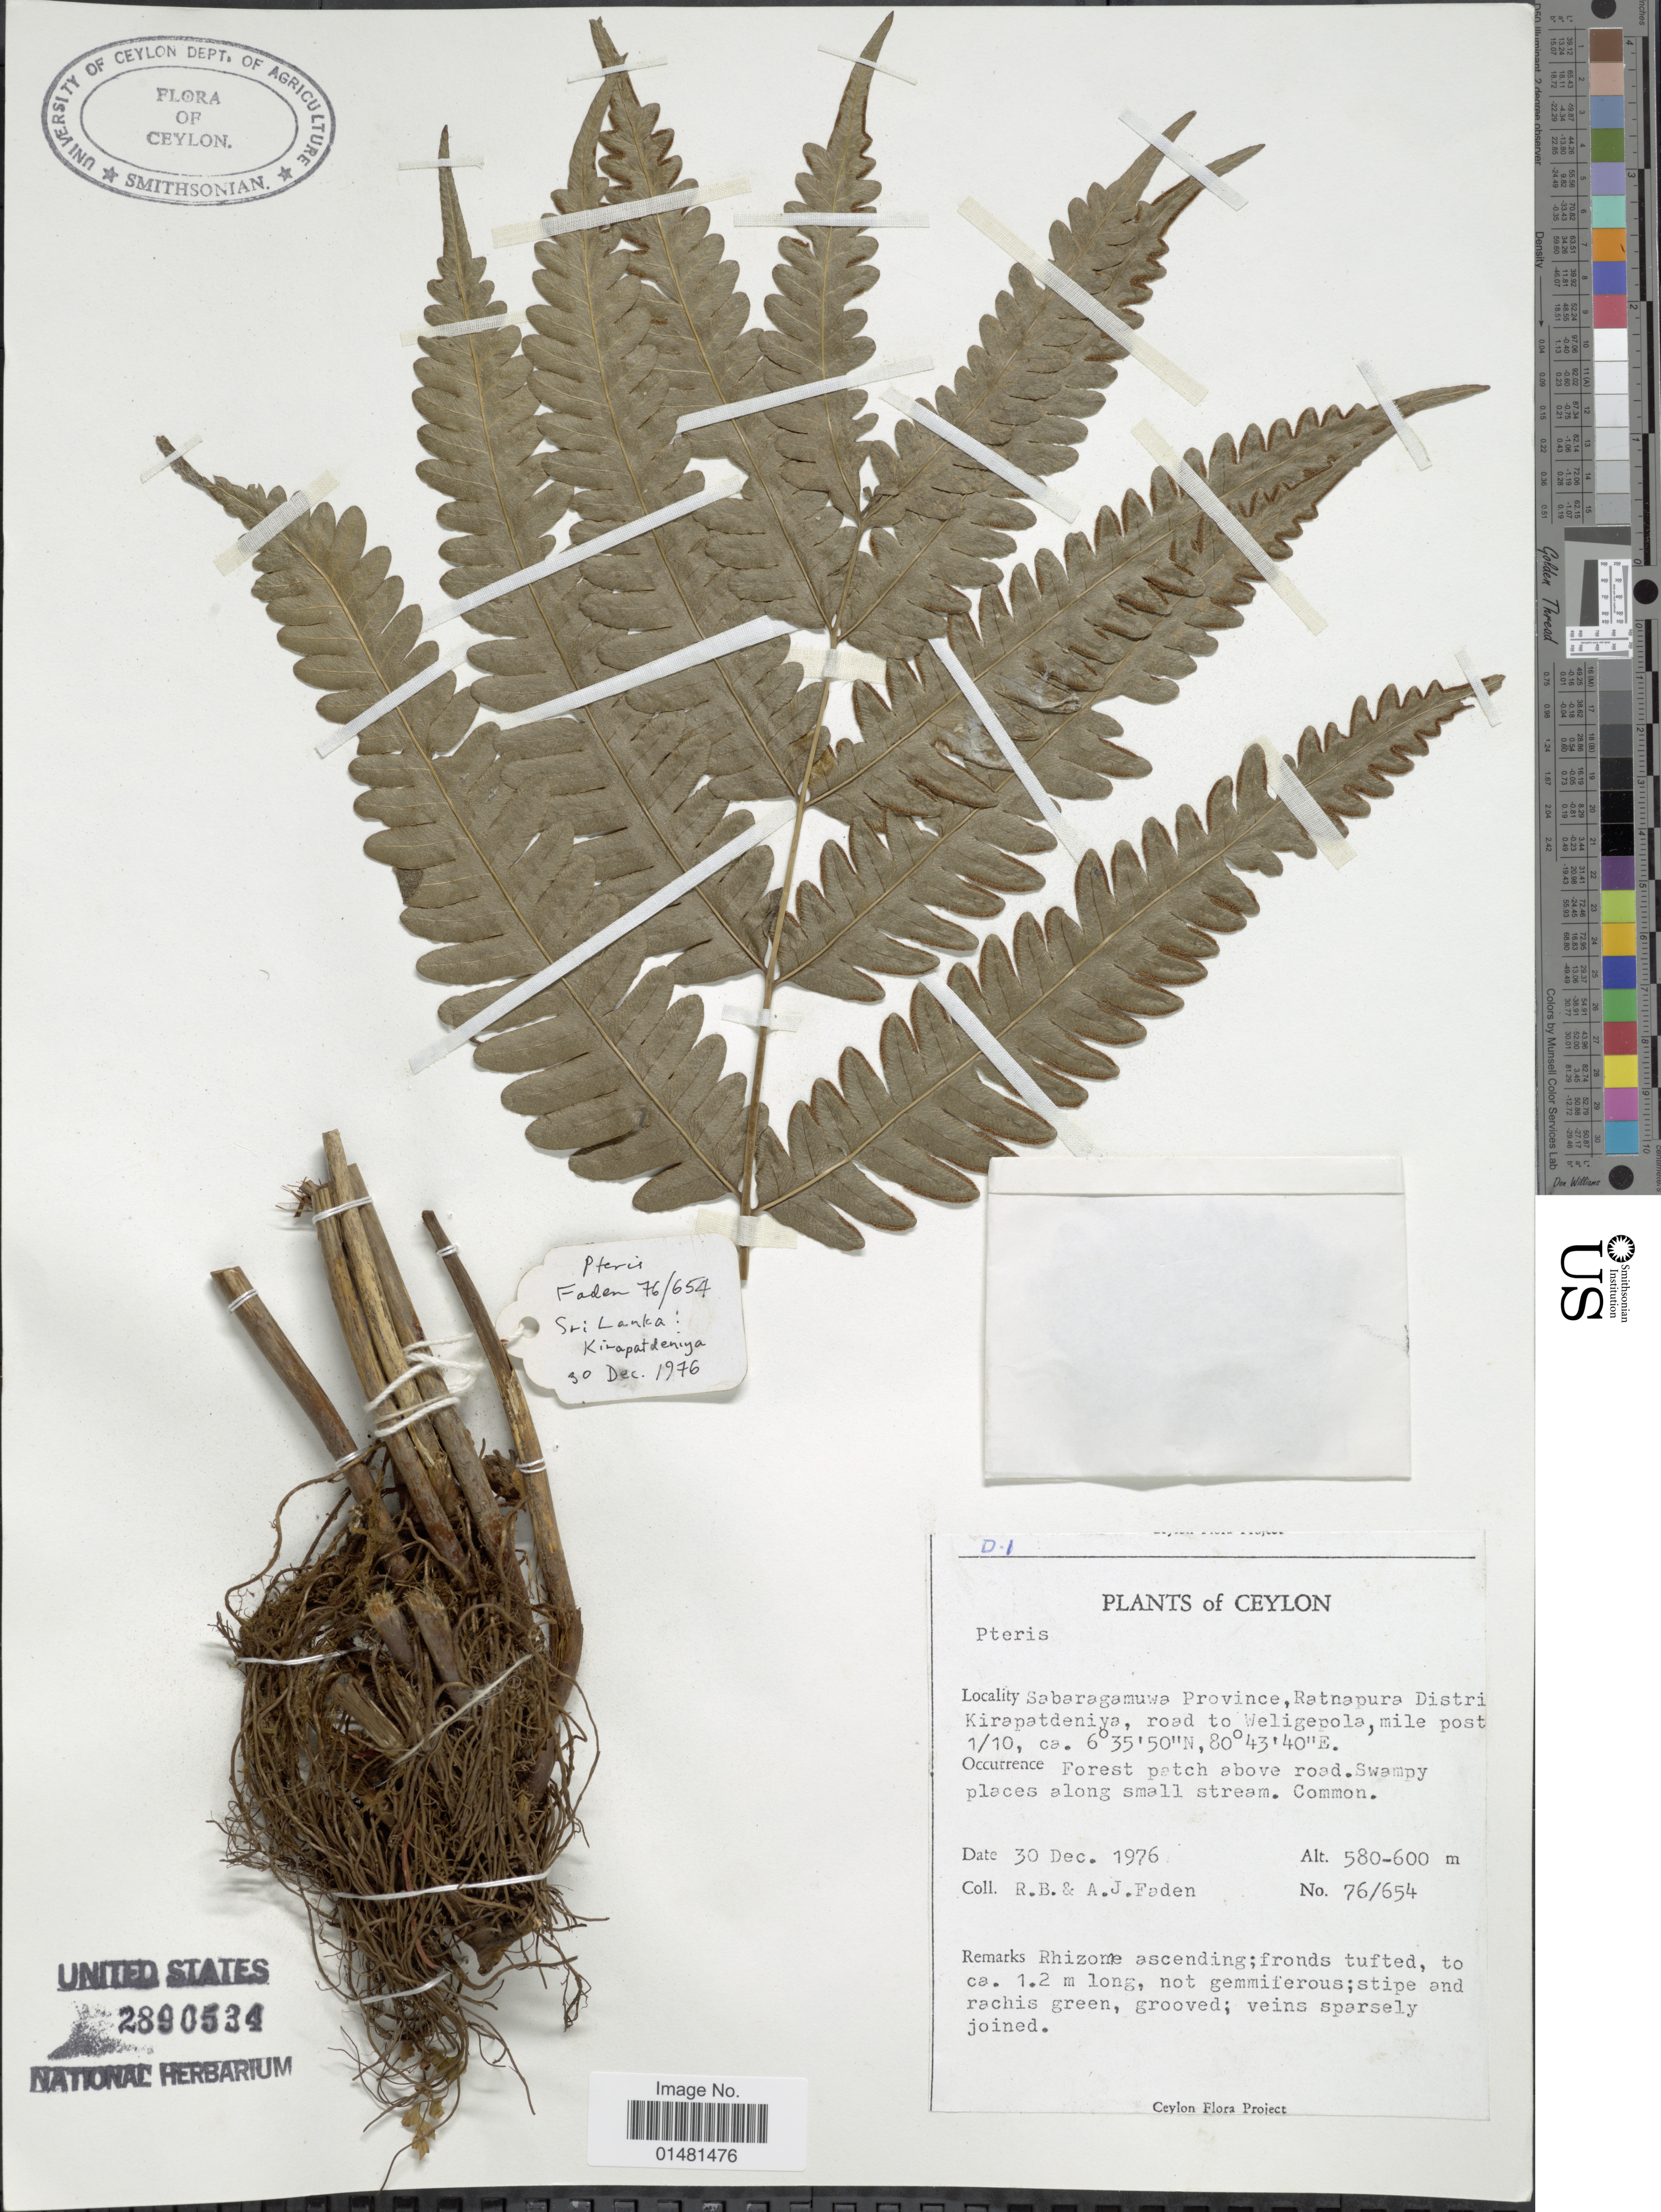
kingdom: Plantae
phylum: Tracheophyta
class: Polypodiopsida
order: Polypodiales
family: Pteridaceae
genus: Pteris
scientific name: Pteris sp.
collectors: R. B. Faden & A. J. Faden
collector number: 76/654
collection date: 1976-12-30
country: Sri Lanka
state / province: Sabaragamuwa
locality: Ceylon, Ratnapura District, Kirapatdeniya, road to Weligepola, mile post 1/10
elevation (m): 580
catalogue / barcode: US 2890534